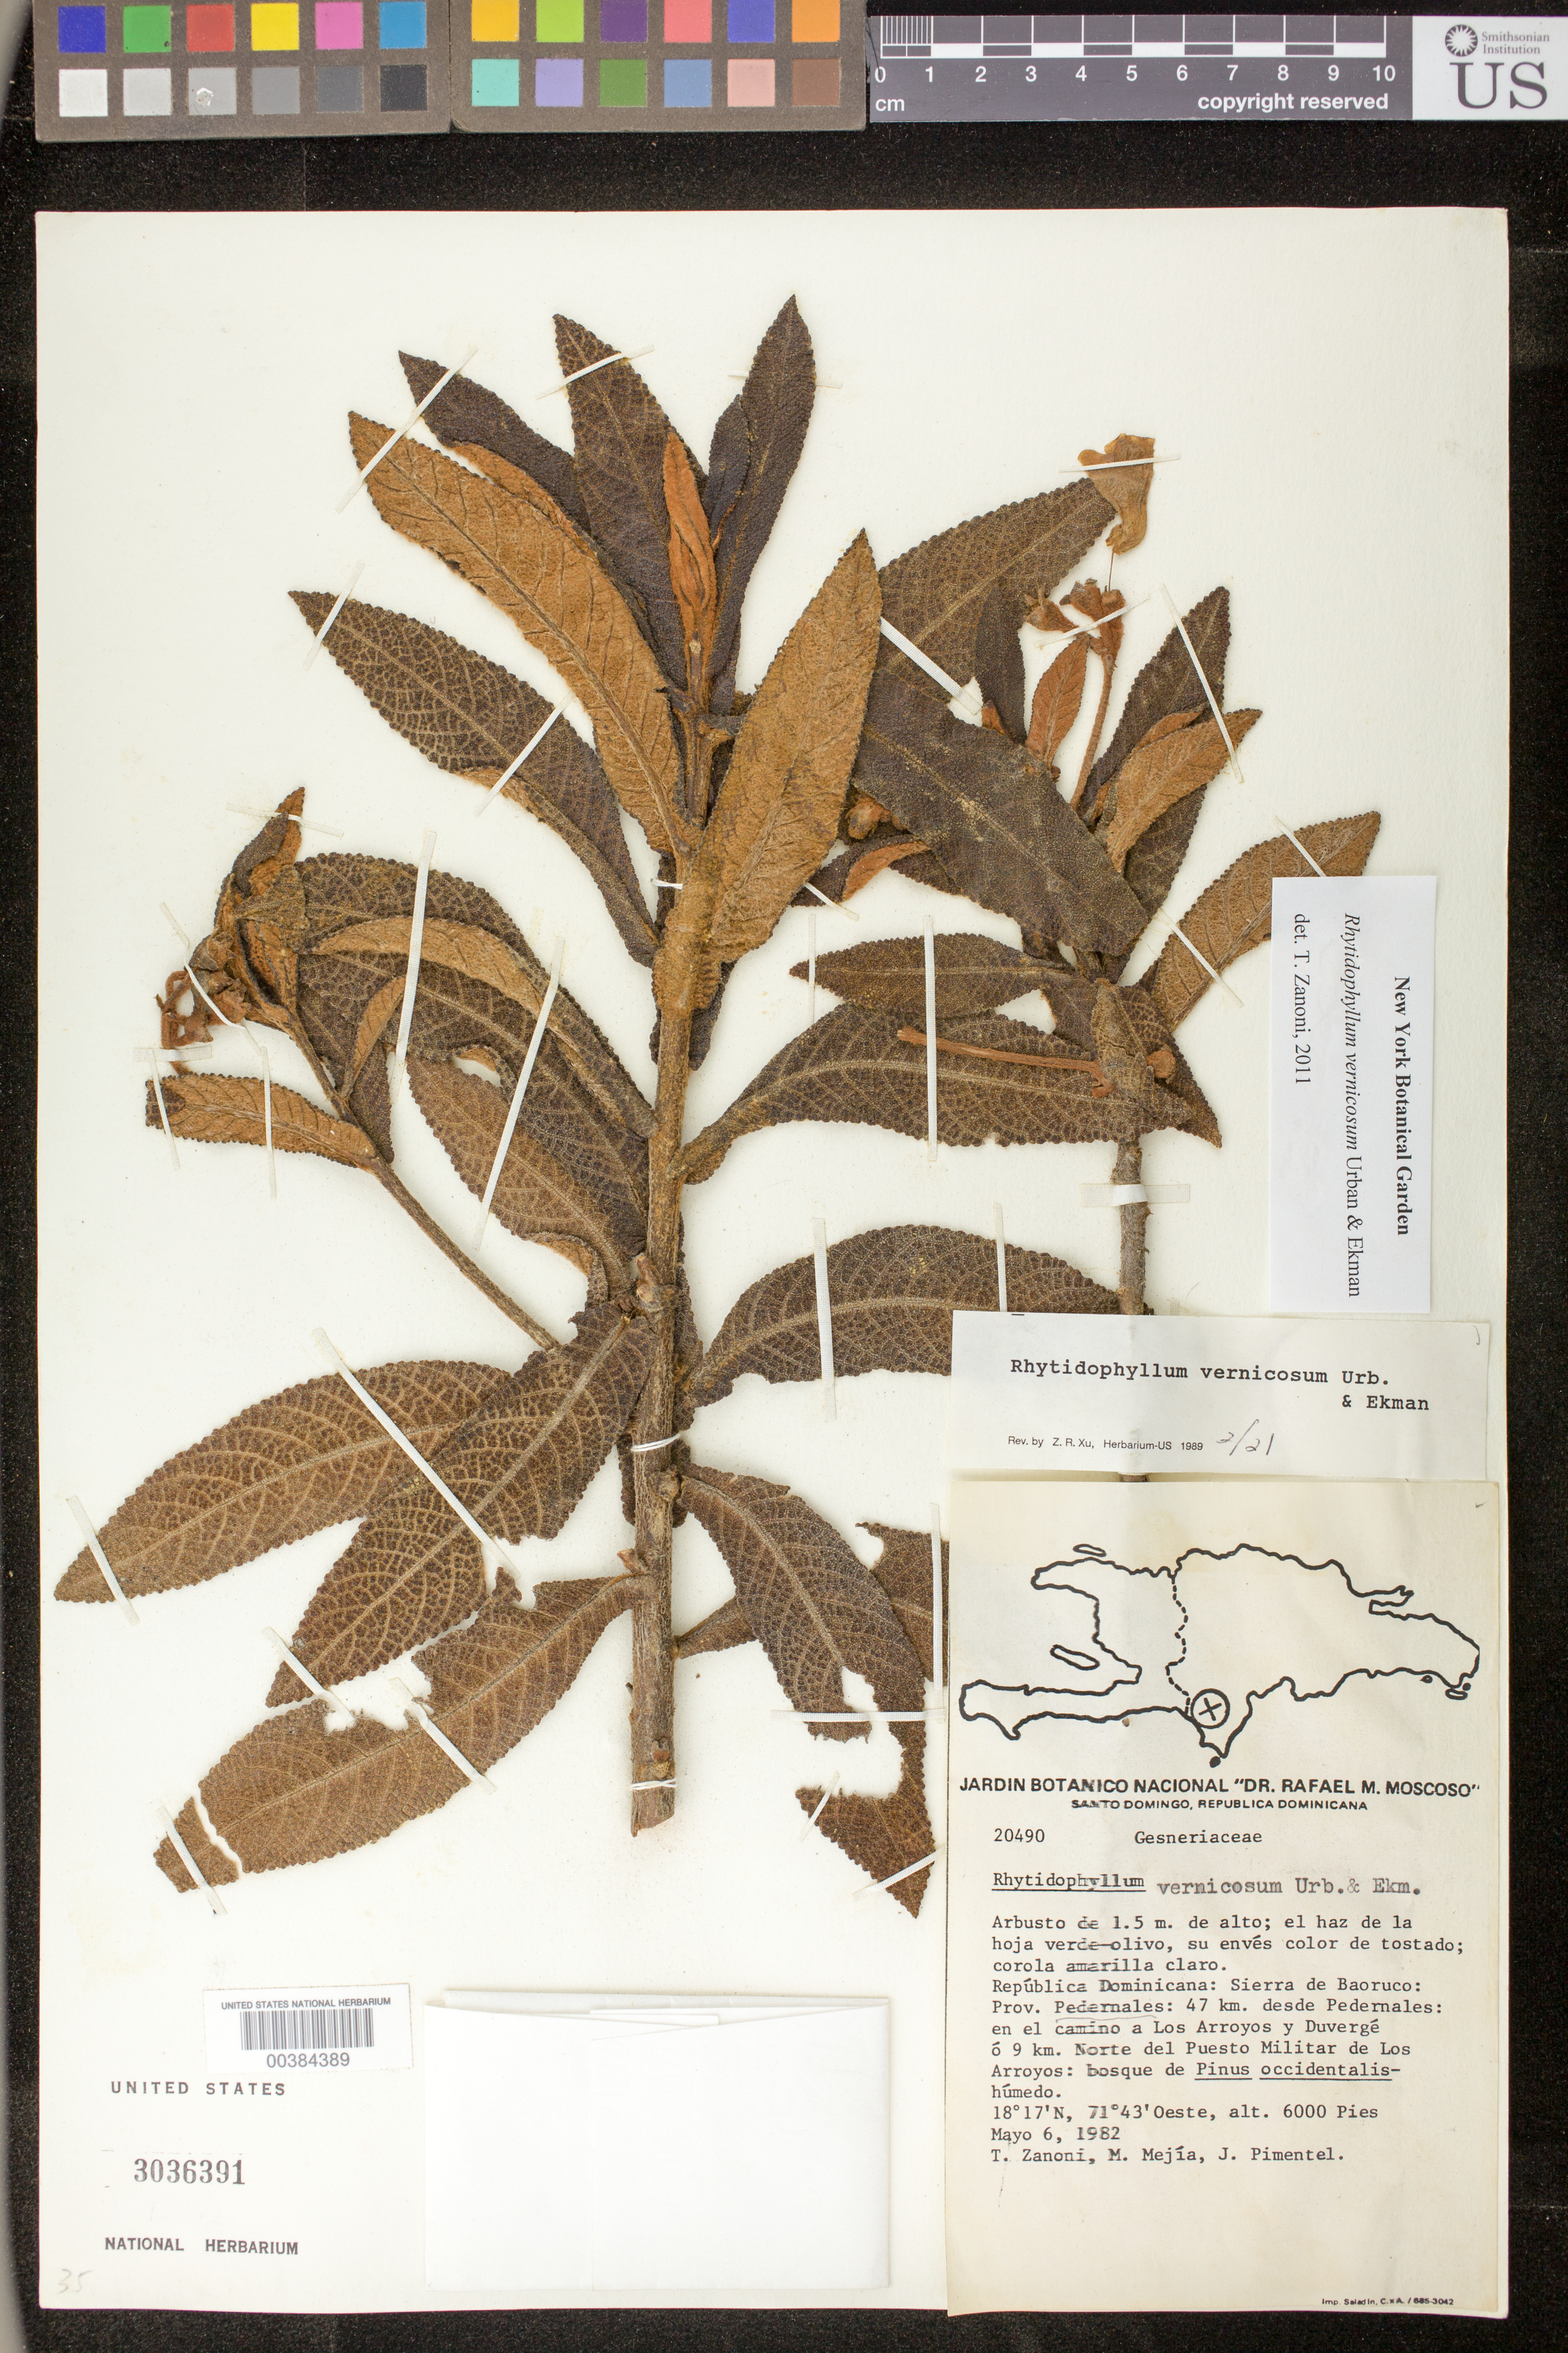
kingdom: Plantae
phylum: Tracheophyta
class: Magnoliopsida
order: Lamiales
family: Gesneriaceae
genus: Rhytidophyllum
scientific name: Rhytidophyllum vernicosum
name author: Urb. & Ekman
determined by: Skog, Laurence E.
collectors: T. A. Zanoni, M. Mejia & J. Pimentel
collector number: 20490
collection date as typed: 06 May 1982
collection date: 1982-05-06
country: Dominican Republic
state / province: Pedernales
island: Hispaniola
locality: Sierra de Baoruco: 47 km desde Pedernales, en el camino a Los Arroyos y Duvergé o 9 km N del Puesto Militar de Los Arroyos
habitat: Bosque de Pinus occidentalis-húmedo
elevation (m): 1829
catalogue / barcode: US 3036391